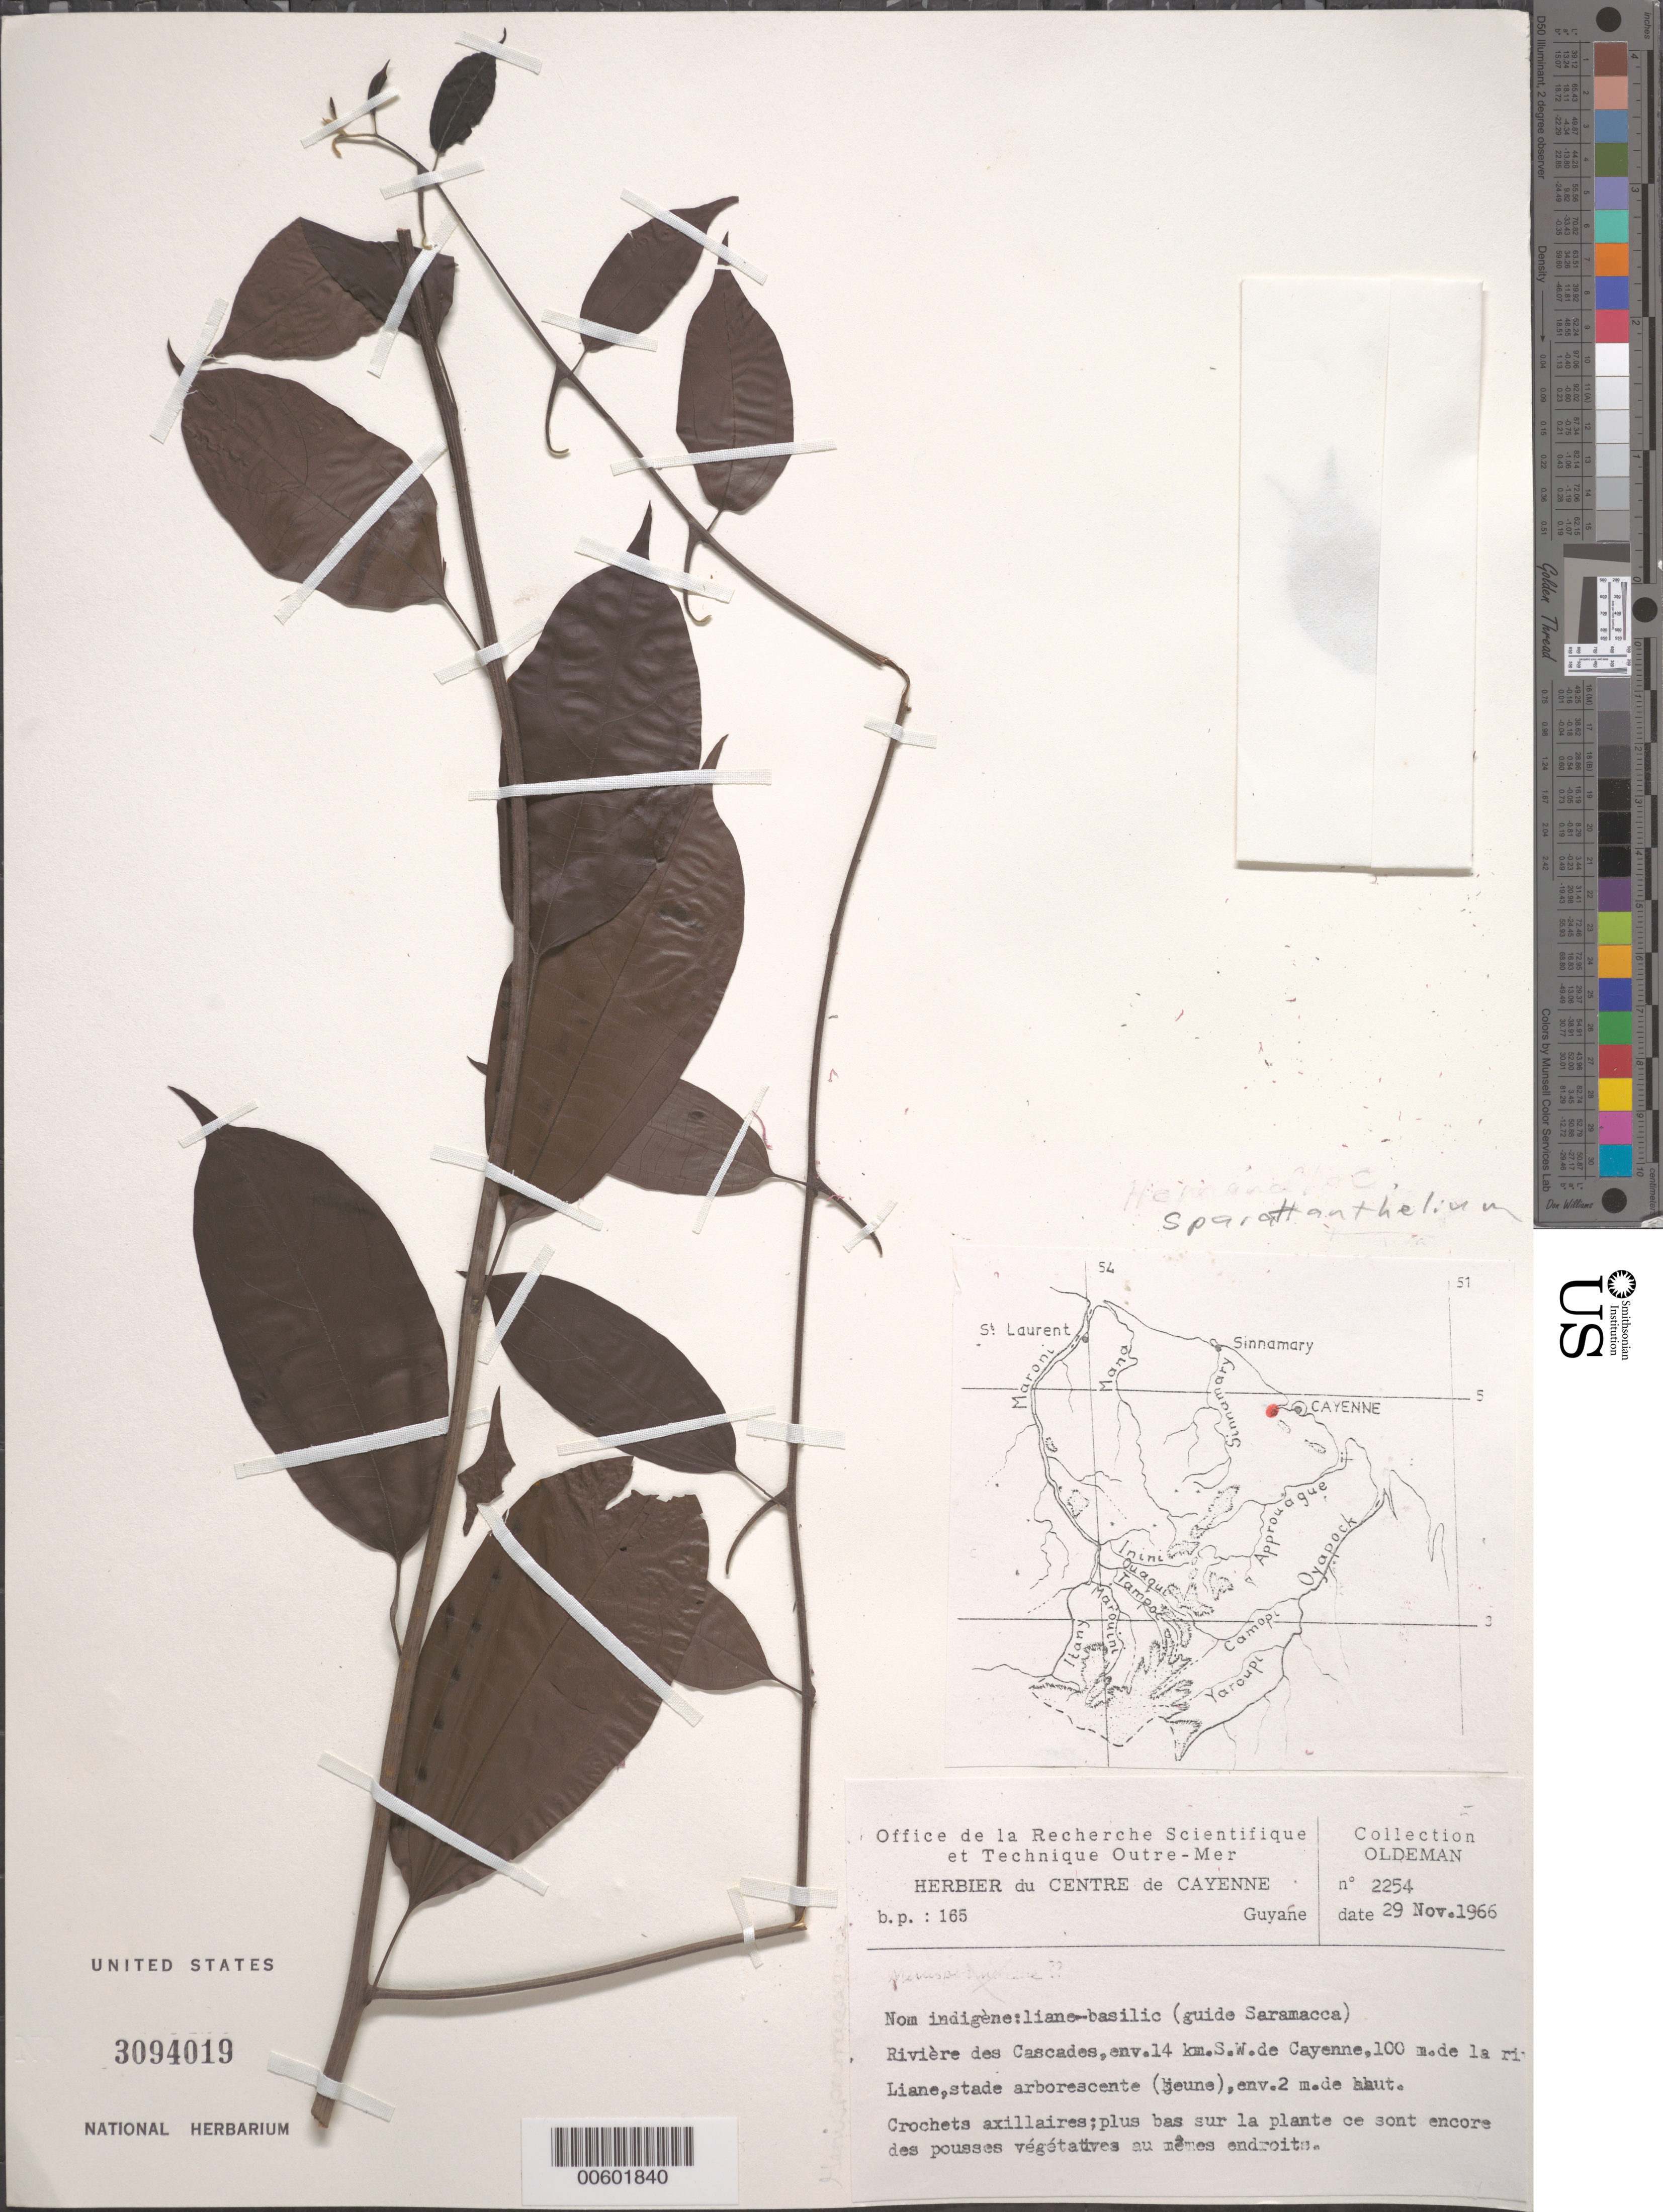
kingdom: Plantae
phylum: Tracheophyta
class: Magnoliopsida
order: Laurales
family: Hernandiaceae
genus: Sparattanthelium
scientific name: Sparattanthelium sp.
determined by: Liesner, R. L.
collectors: R. Oldeman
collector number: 2254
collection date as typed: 29-Nov-66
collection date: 1966-11-29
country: French Guiana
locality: Rivière des Cascades, env. 14 km SW de Cayenne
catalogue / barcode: US 3094019